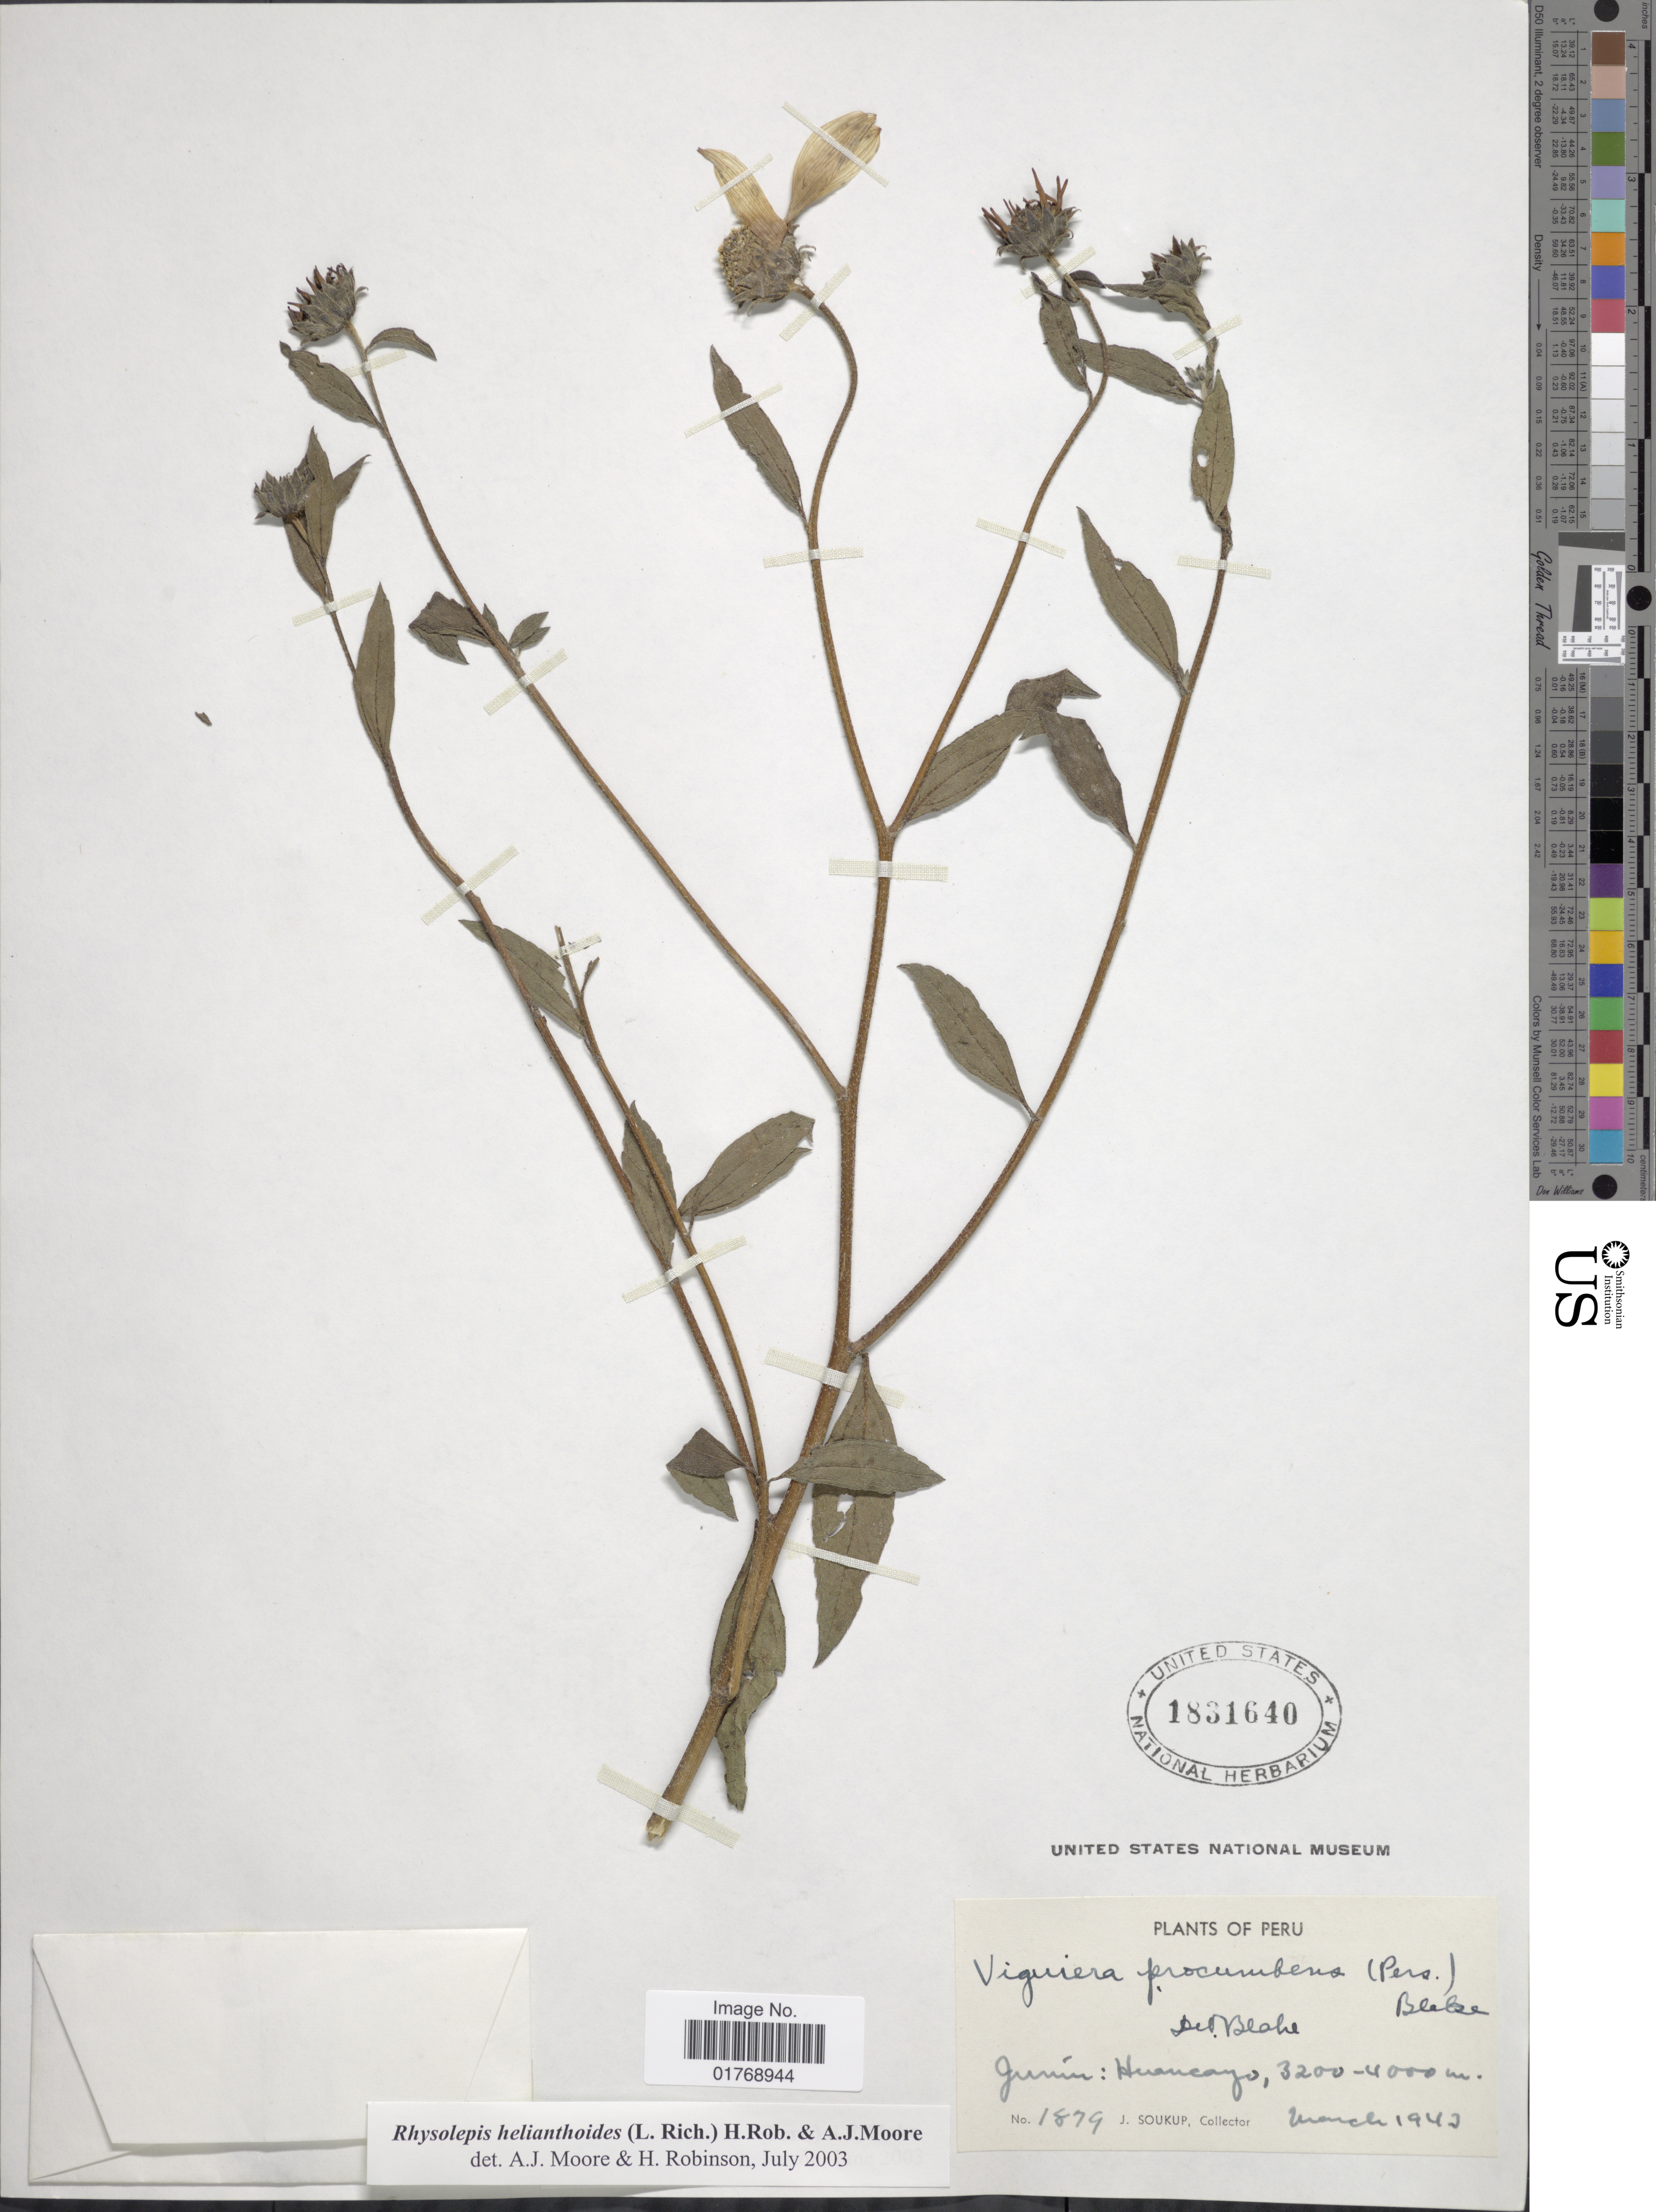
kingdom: Plantae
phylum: Tracheophyta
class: Magnoliopsida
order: Asterales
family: Asteraceae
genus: Viguiera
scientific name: Viguiera procumbens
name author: (Pers.) S.F. Blake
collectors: J. Soukup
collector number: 1879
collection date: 1943-03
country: Peru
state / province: Junín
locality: Junín: Huancayo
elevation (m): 3200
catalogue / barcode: US 1831640